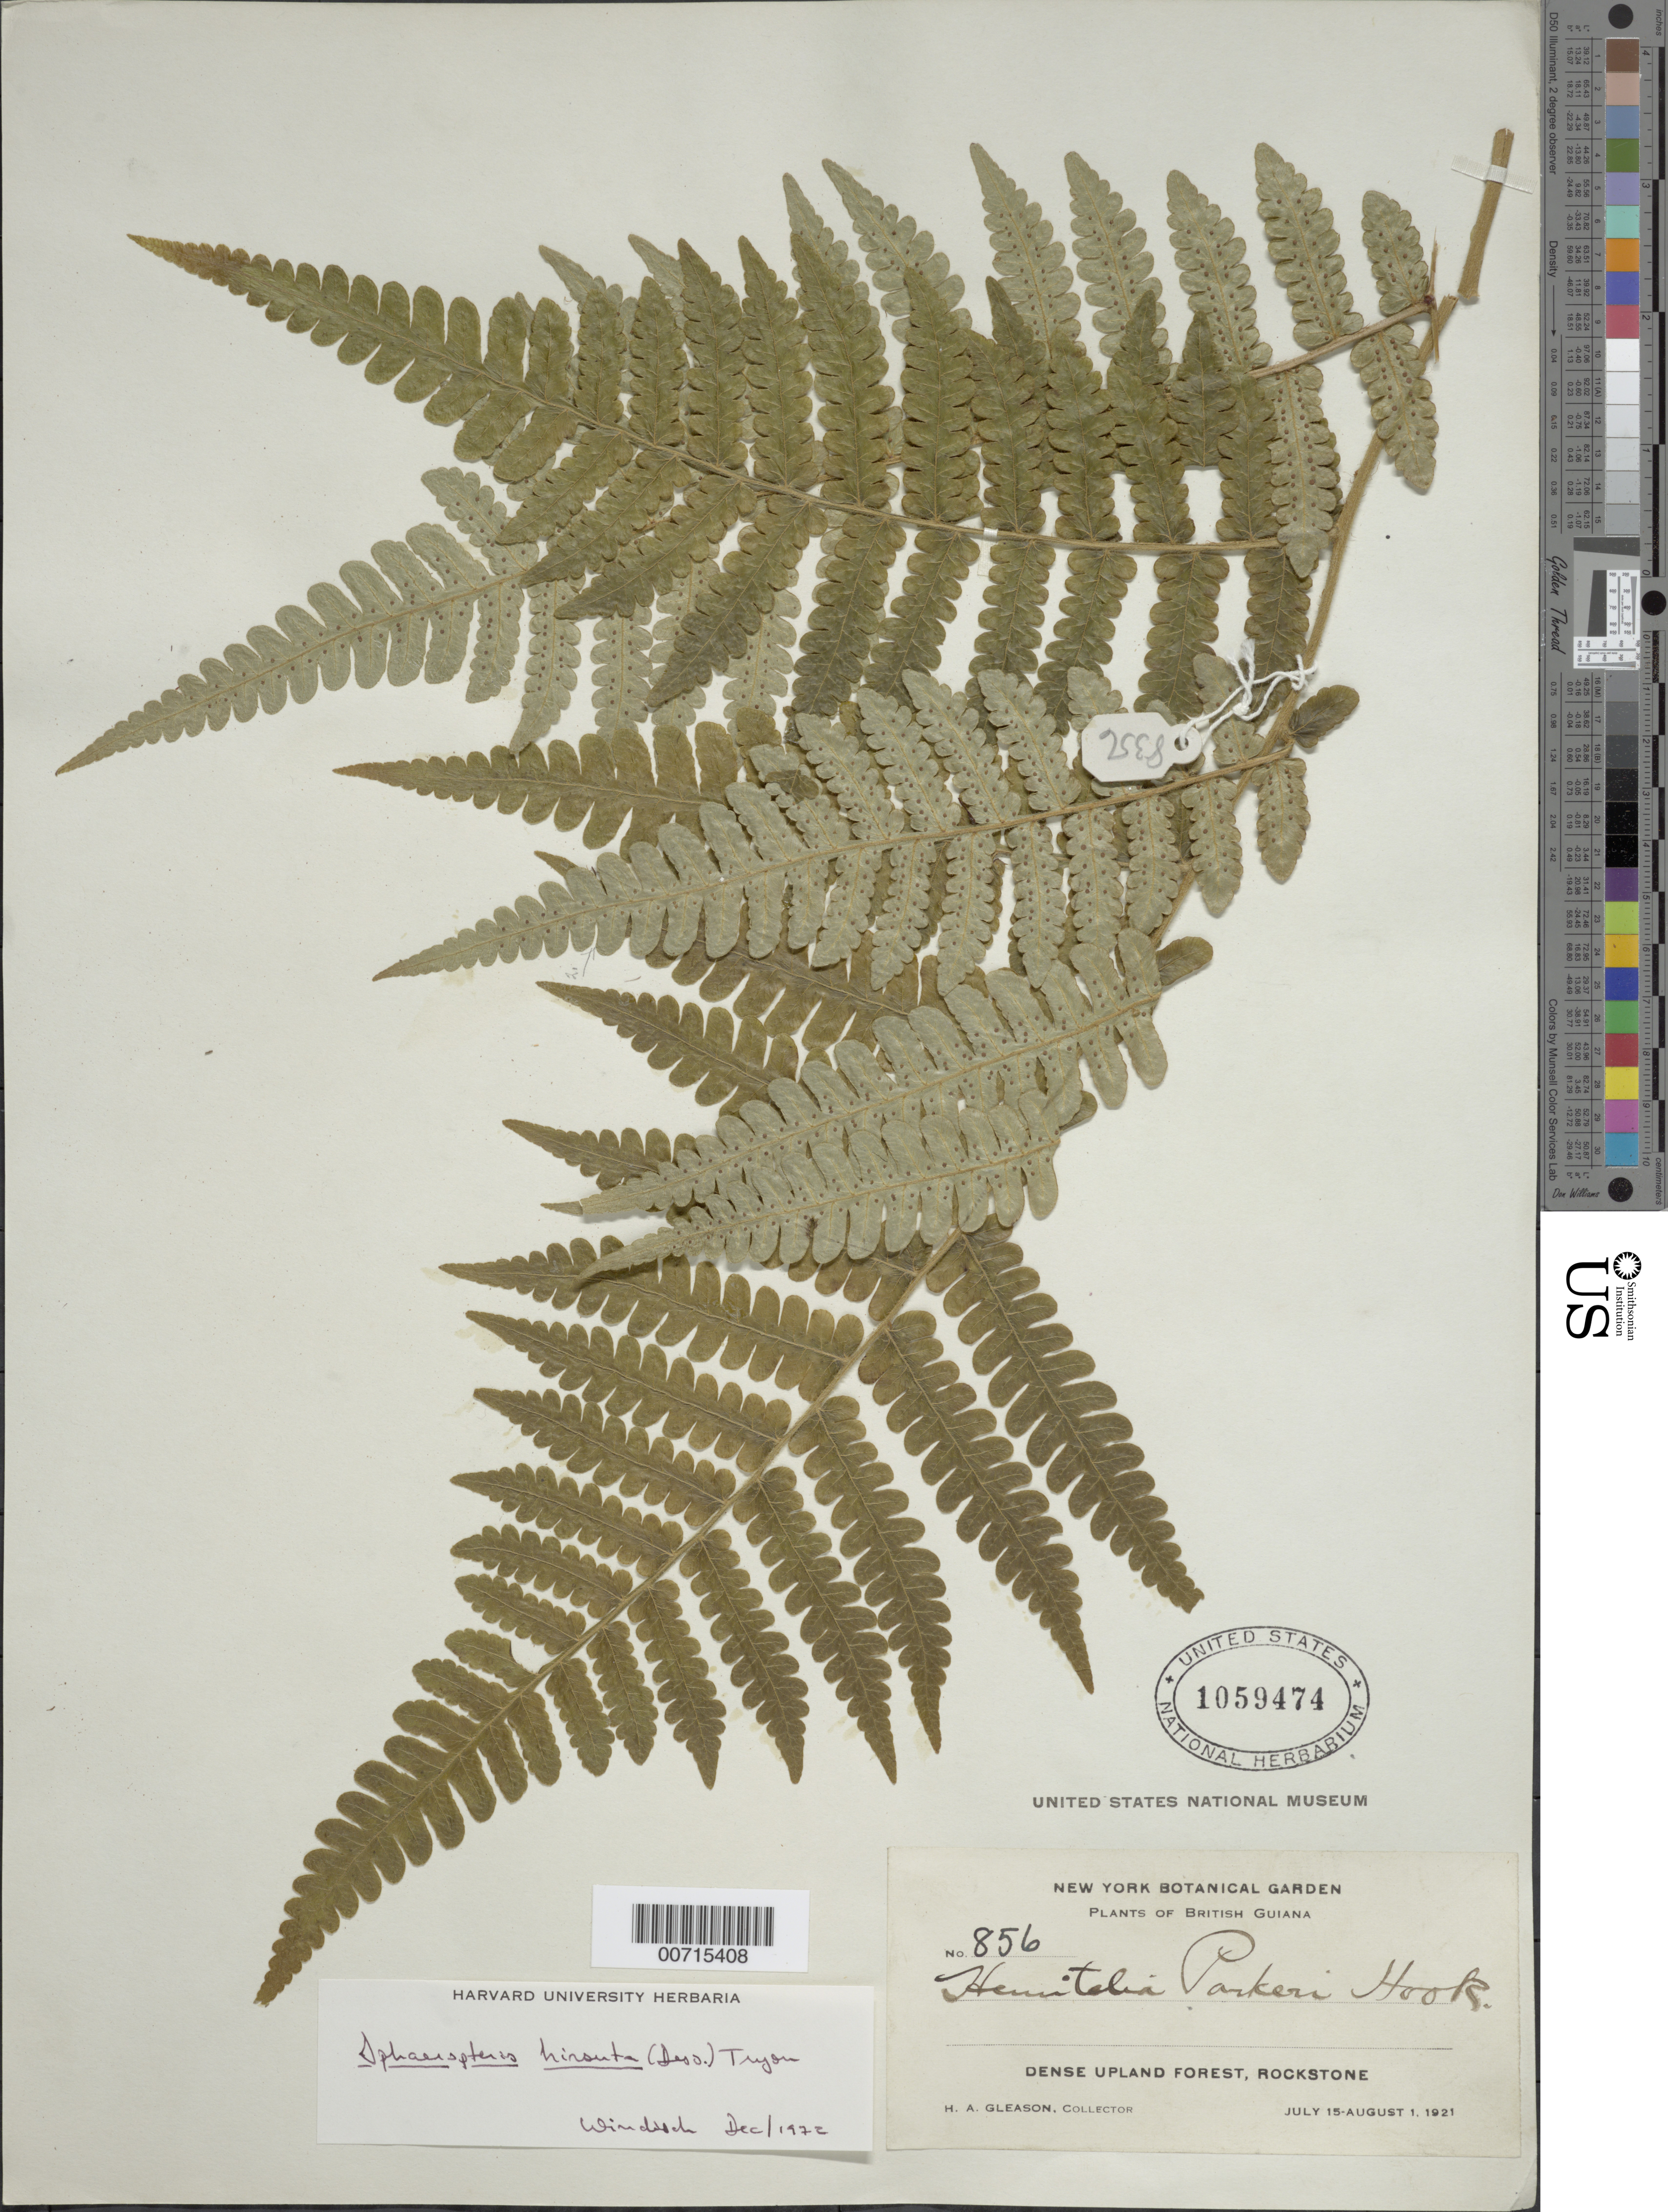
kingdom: Plantae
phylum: Tracheophyta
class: Polypodiopsida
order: Cyatheales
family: Cyatheaceae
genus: Cyathea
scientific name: Cyathea surinamensis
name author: (Miq.) Domin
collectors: H. A. Gleason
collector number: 856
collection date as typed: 15-Jul-21 to 1-Aug-21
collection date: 1921-07-15/1921-08-01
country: Guyana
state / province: U. Demerara-Berbice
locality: Rockstone, in and about the village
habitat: Dense upland forest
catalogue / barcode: US 1059474